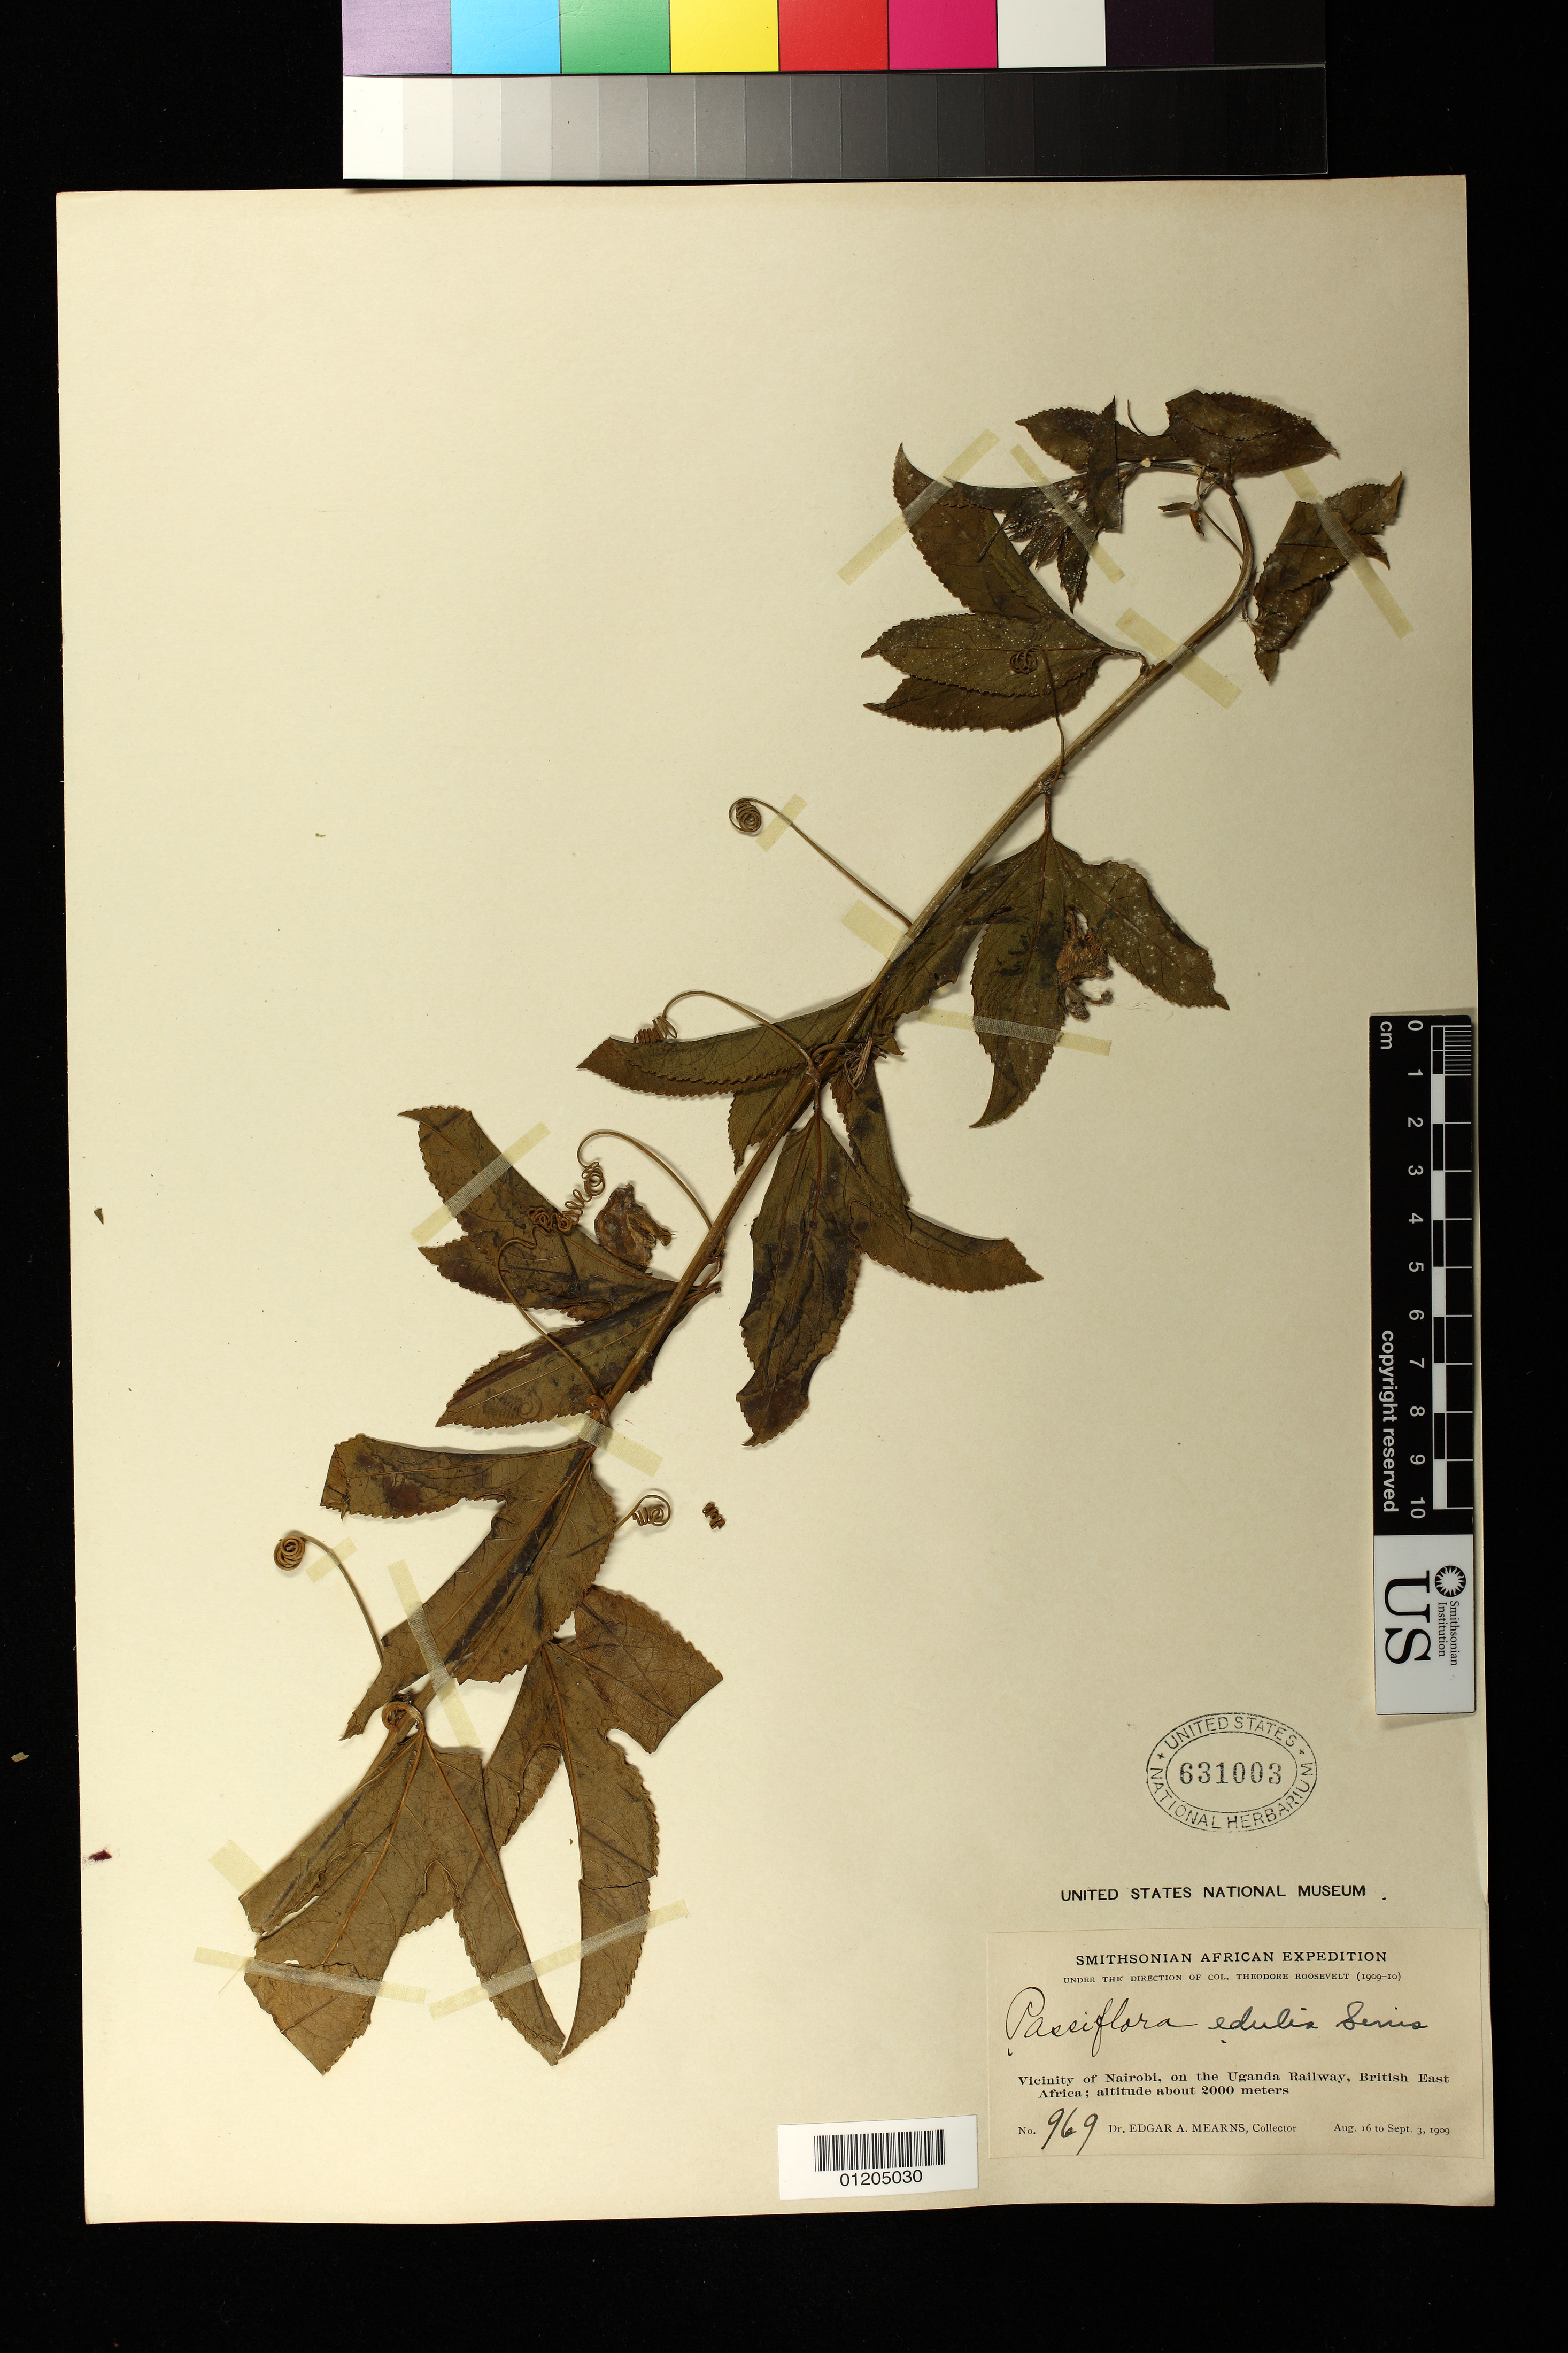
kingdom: Plantae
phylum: Tracheophyta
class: Magnoliopsida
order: Malpighiales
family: Passifloraceae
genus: Passiflora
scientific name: Passiflora edulis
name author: Sims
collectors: E. A. Mearns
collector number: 969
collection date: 1909-08-16/1909-09-03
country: Kenya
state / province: Nairobi Area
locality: On the Uganda Railway, British East Africa.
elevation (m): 2000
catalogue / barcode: US 631003